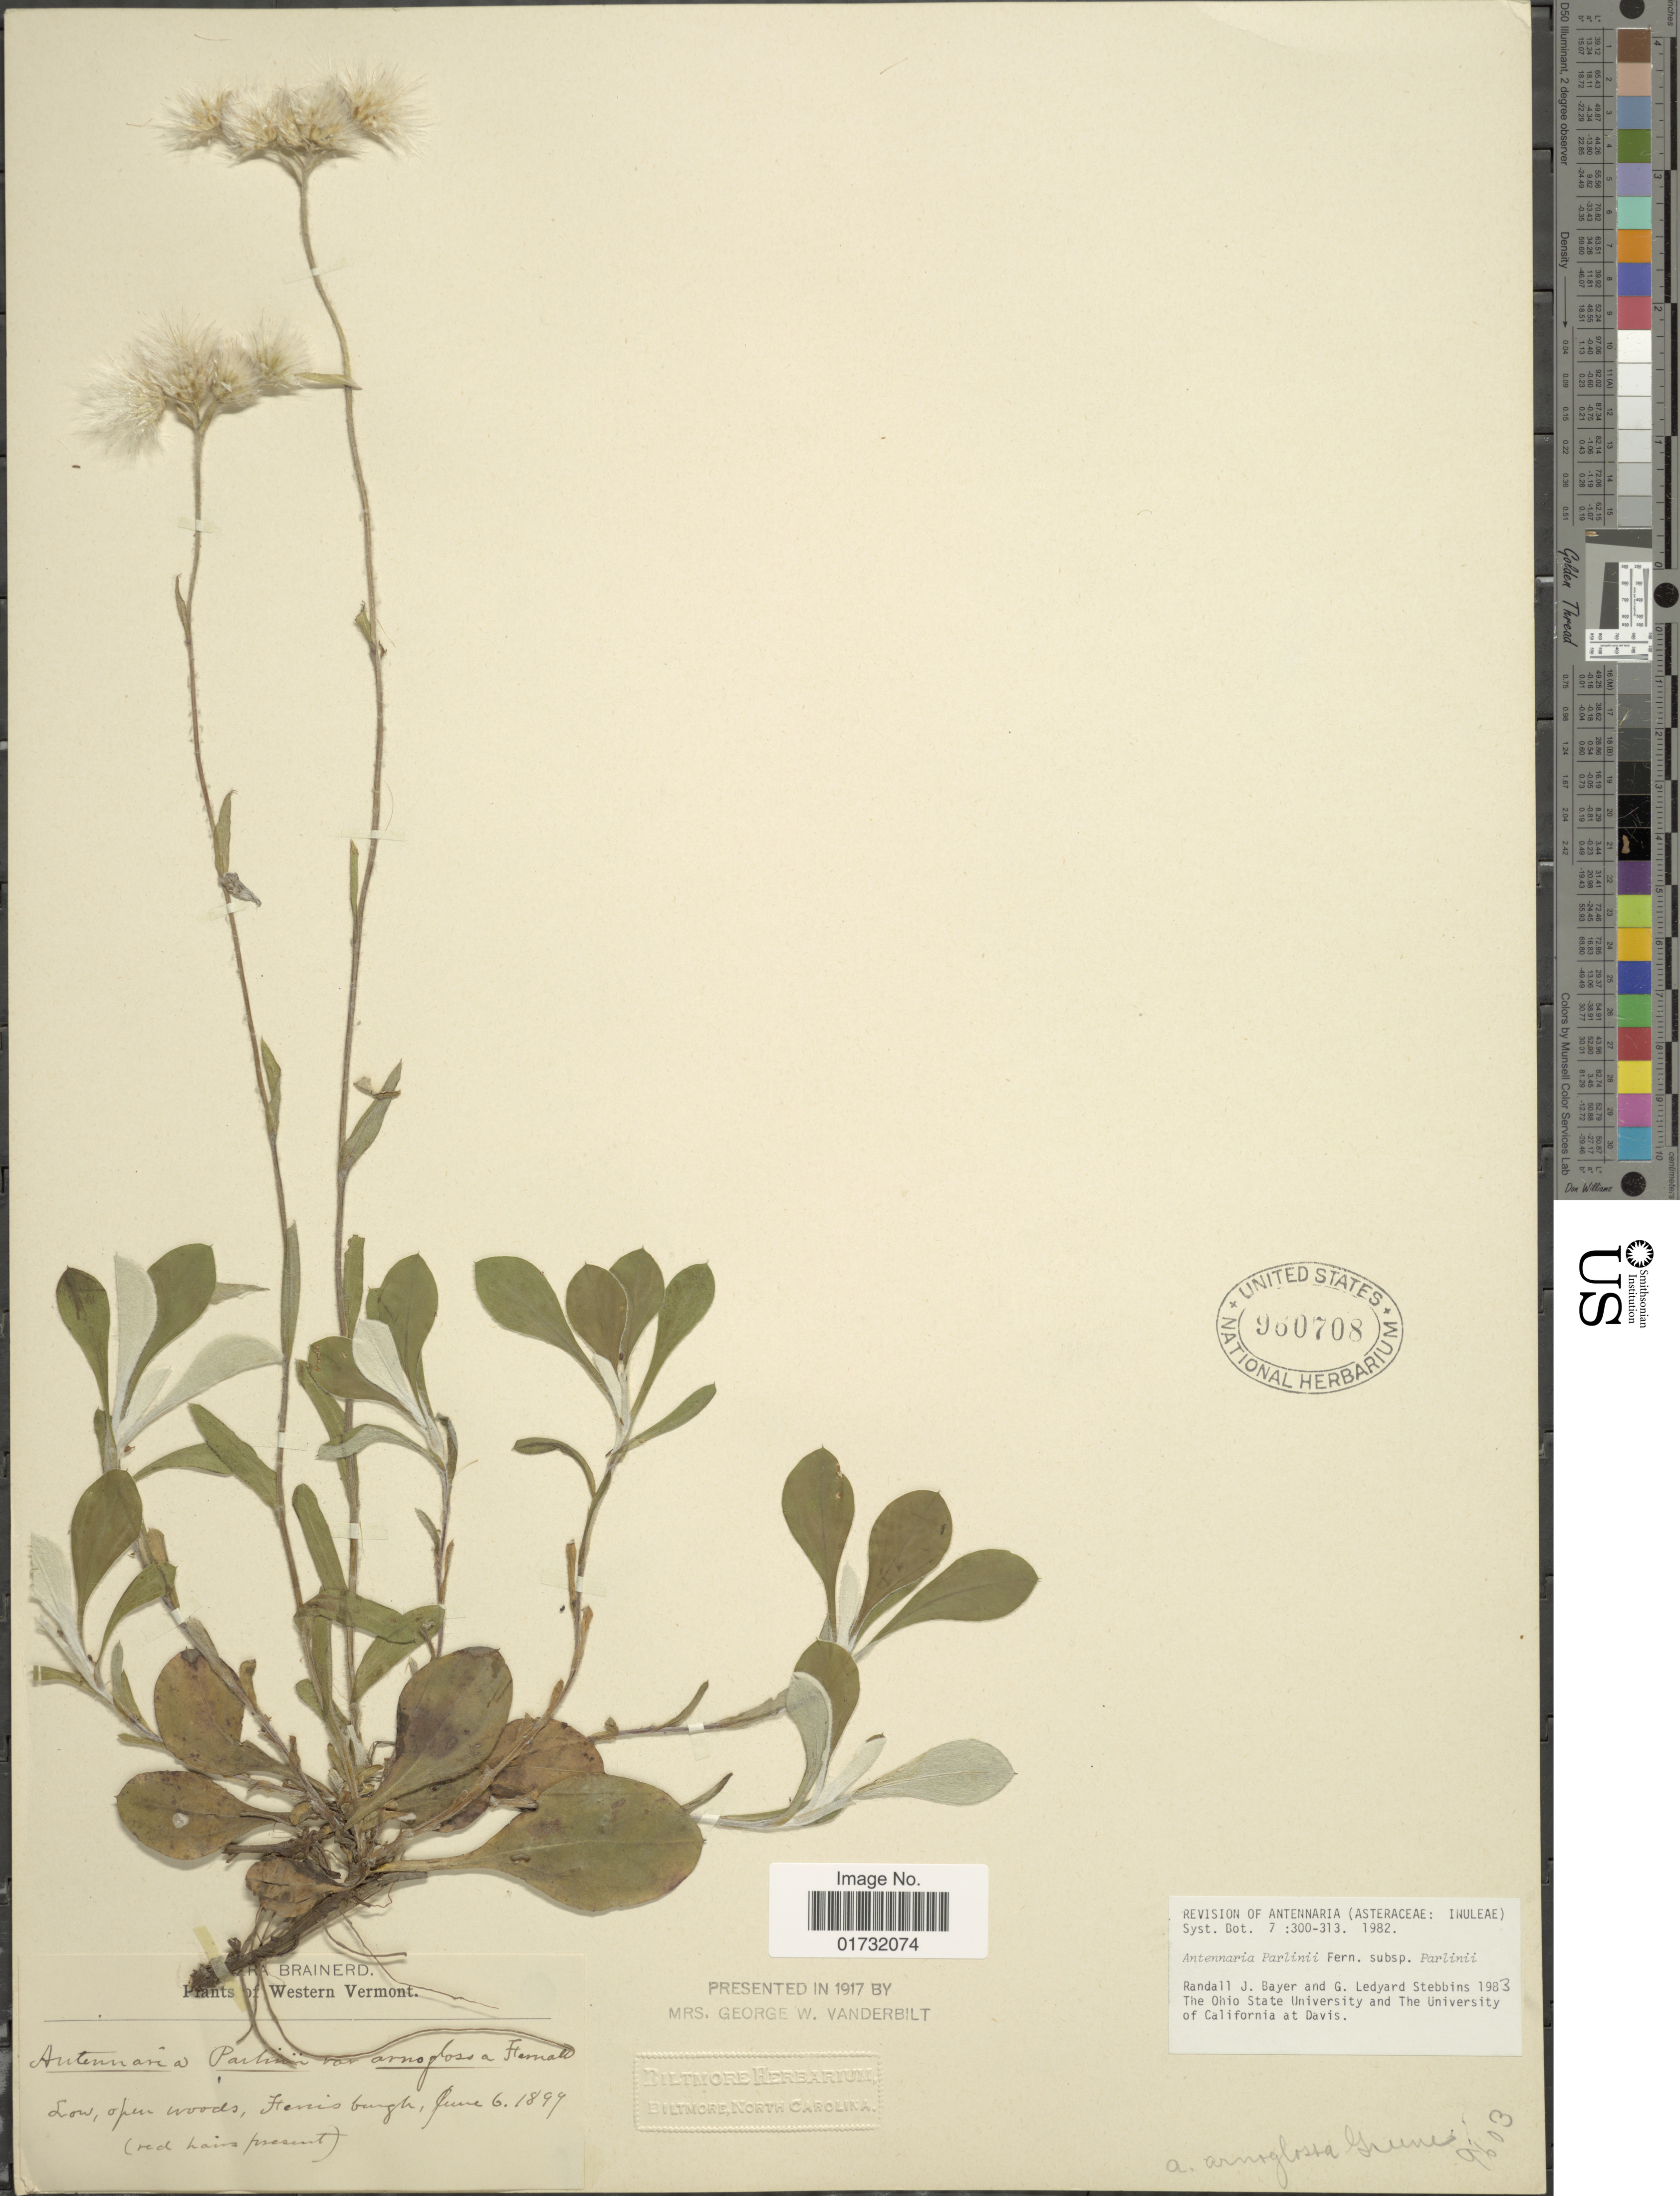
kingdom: Plantae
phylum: Tracheophyta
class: Magnoliopsida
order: Asterales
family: Asteraceae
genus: Antennaria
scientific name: Antennaria parlinii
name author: Fernald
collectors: R. Bayer & G. L. Stebbins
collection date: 1899-06-06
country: United States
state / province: Vermont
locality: Harrisburgh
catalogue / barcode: US 950708